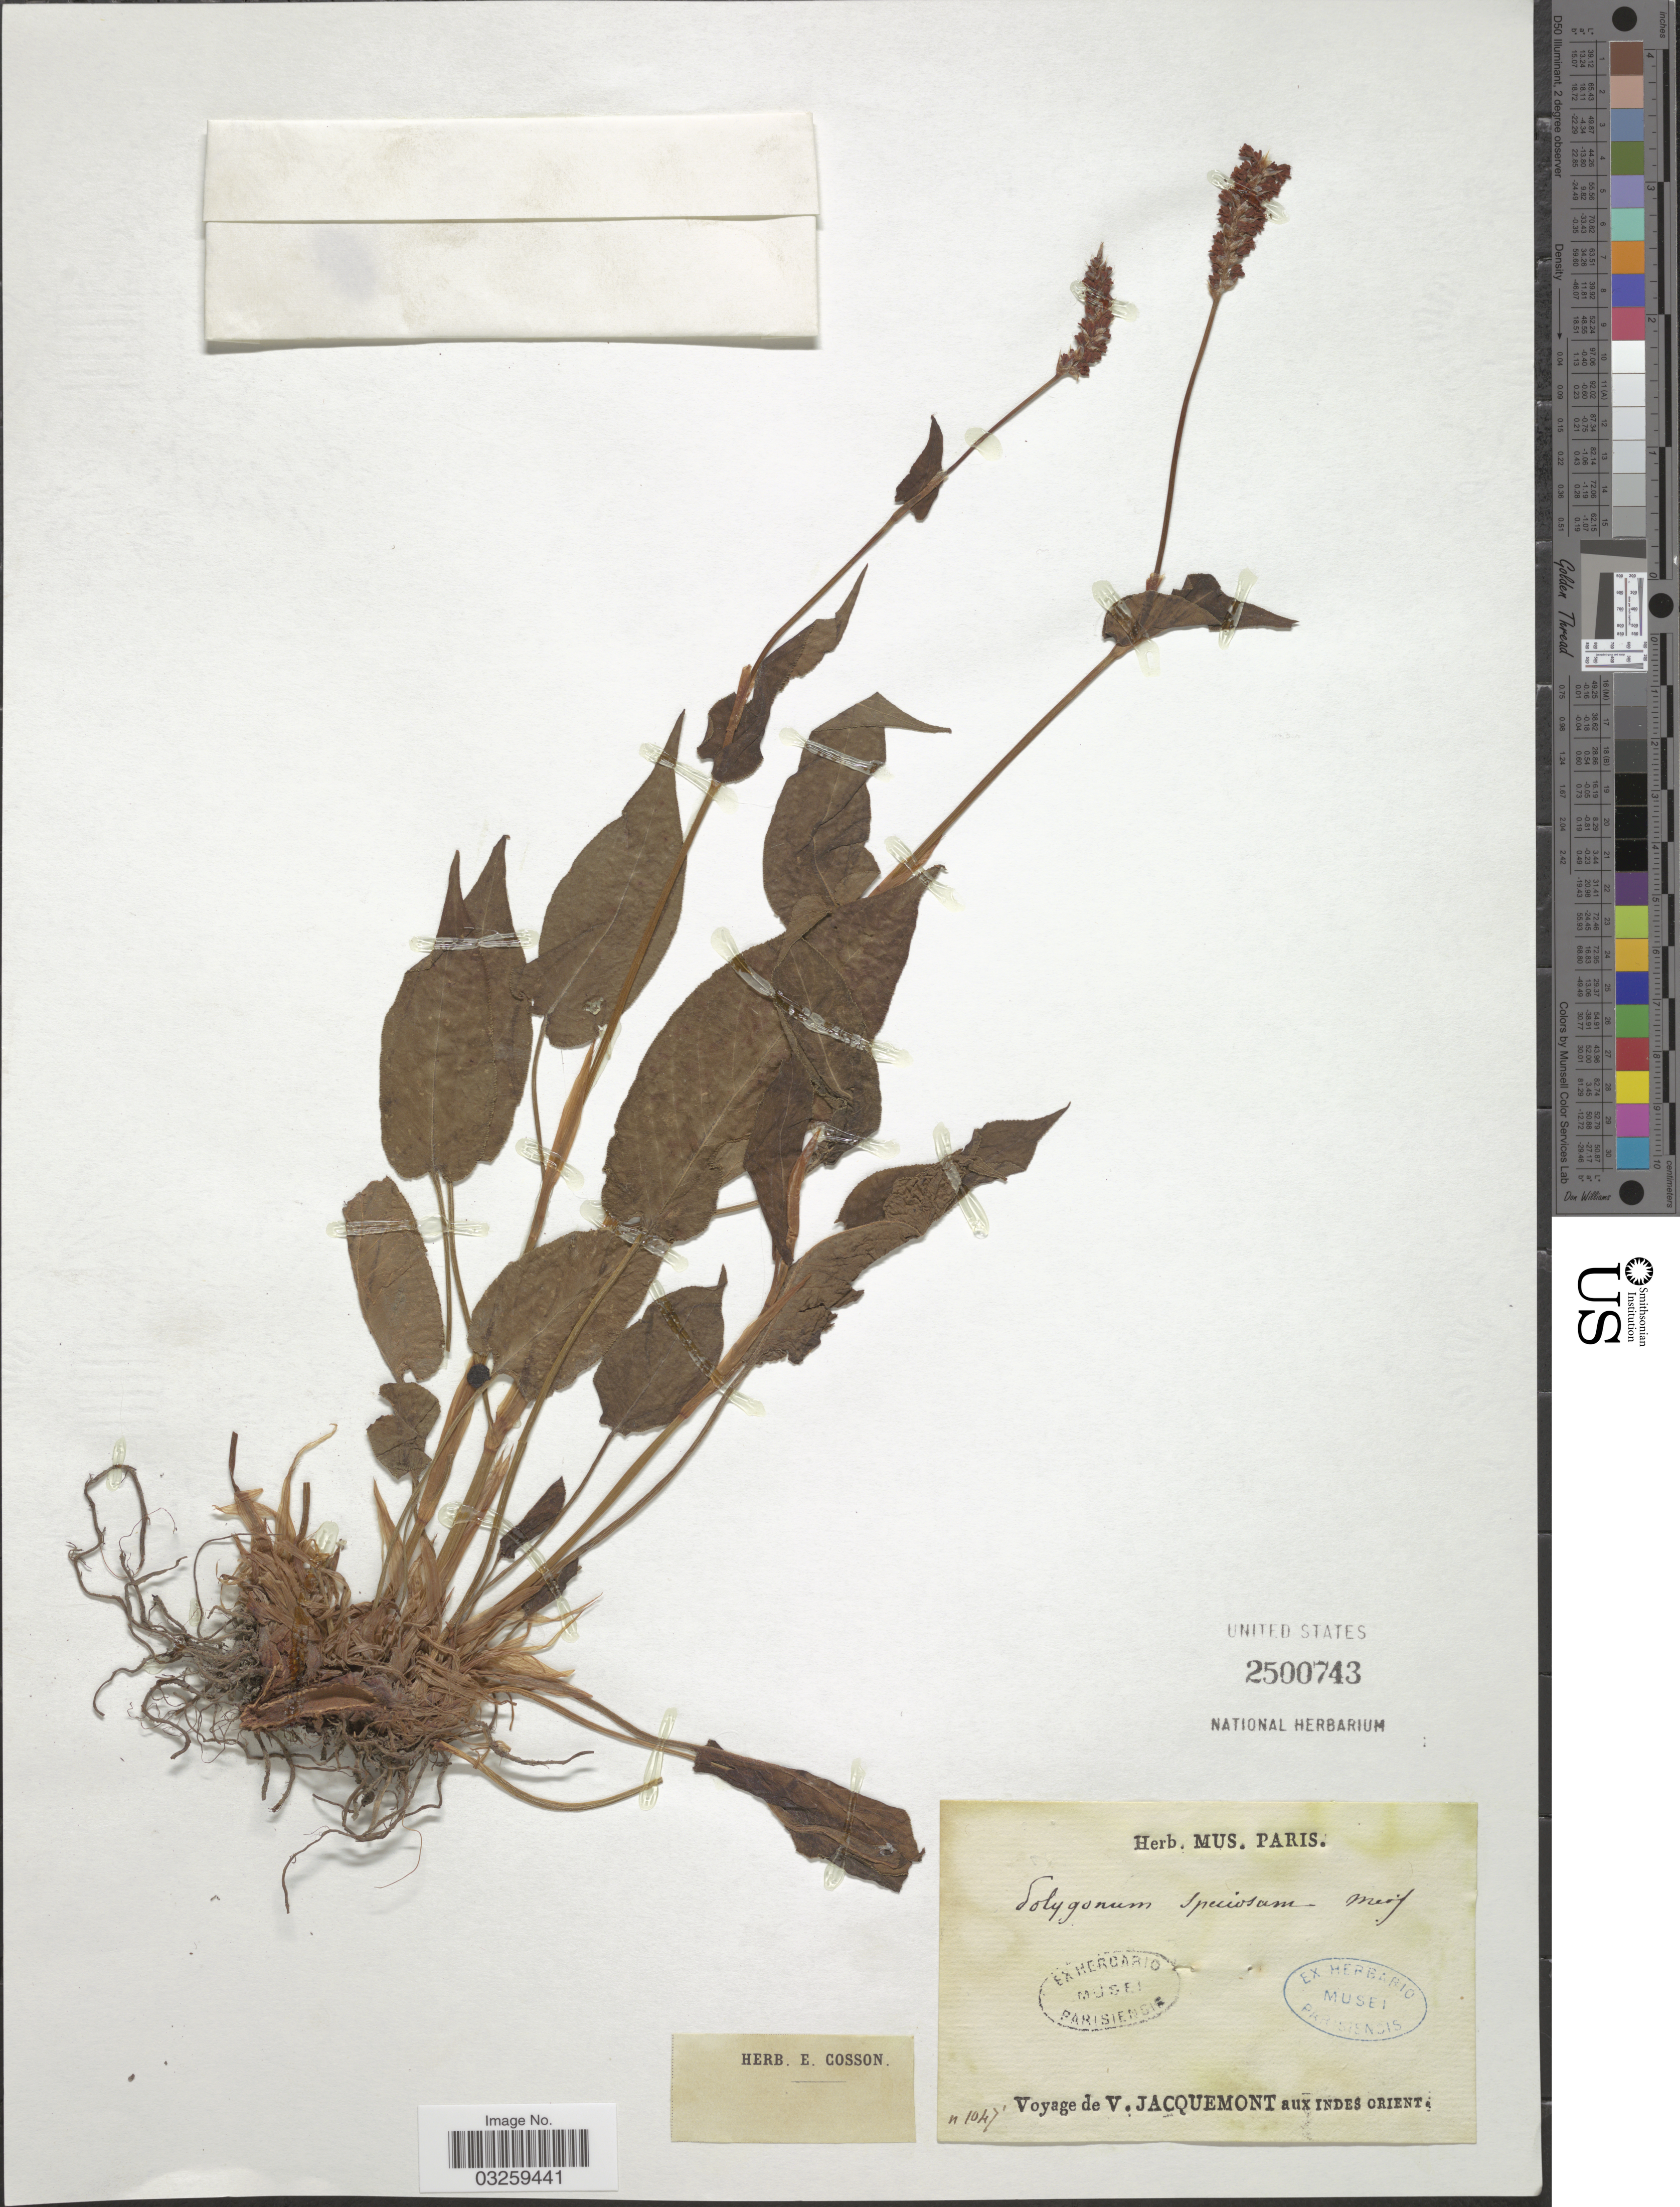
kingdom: Plantae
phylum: Tracheophyta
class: Magnoliopsida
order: Caryophyllales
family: Polygonaceae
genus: Polygonum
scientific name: Polygonum speciosum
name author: Meisn.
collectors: V. Jacquemont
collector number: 1047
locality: Indes Orient.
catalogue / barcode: US 2500743